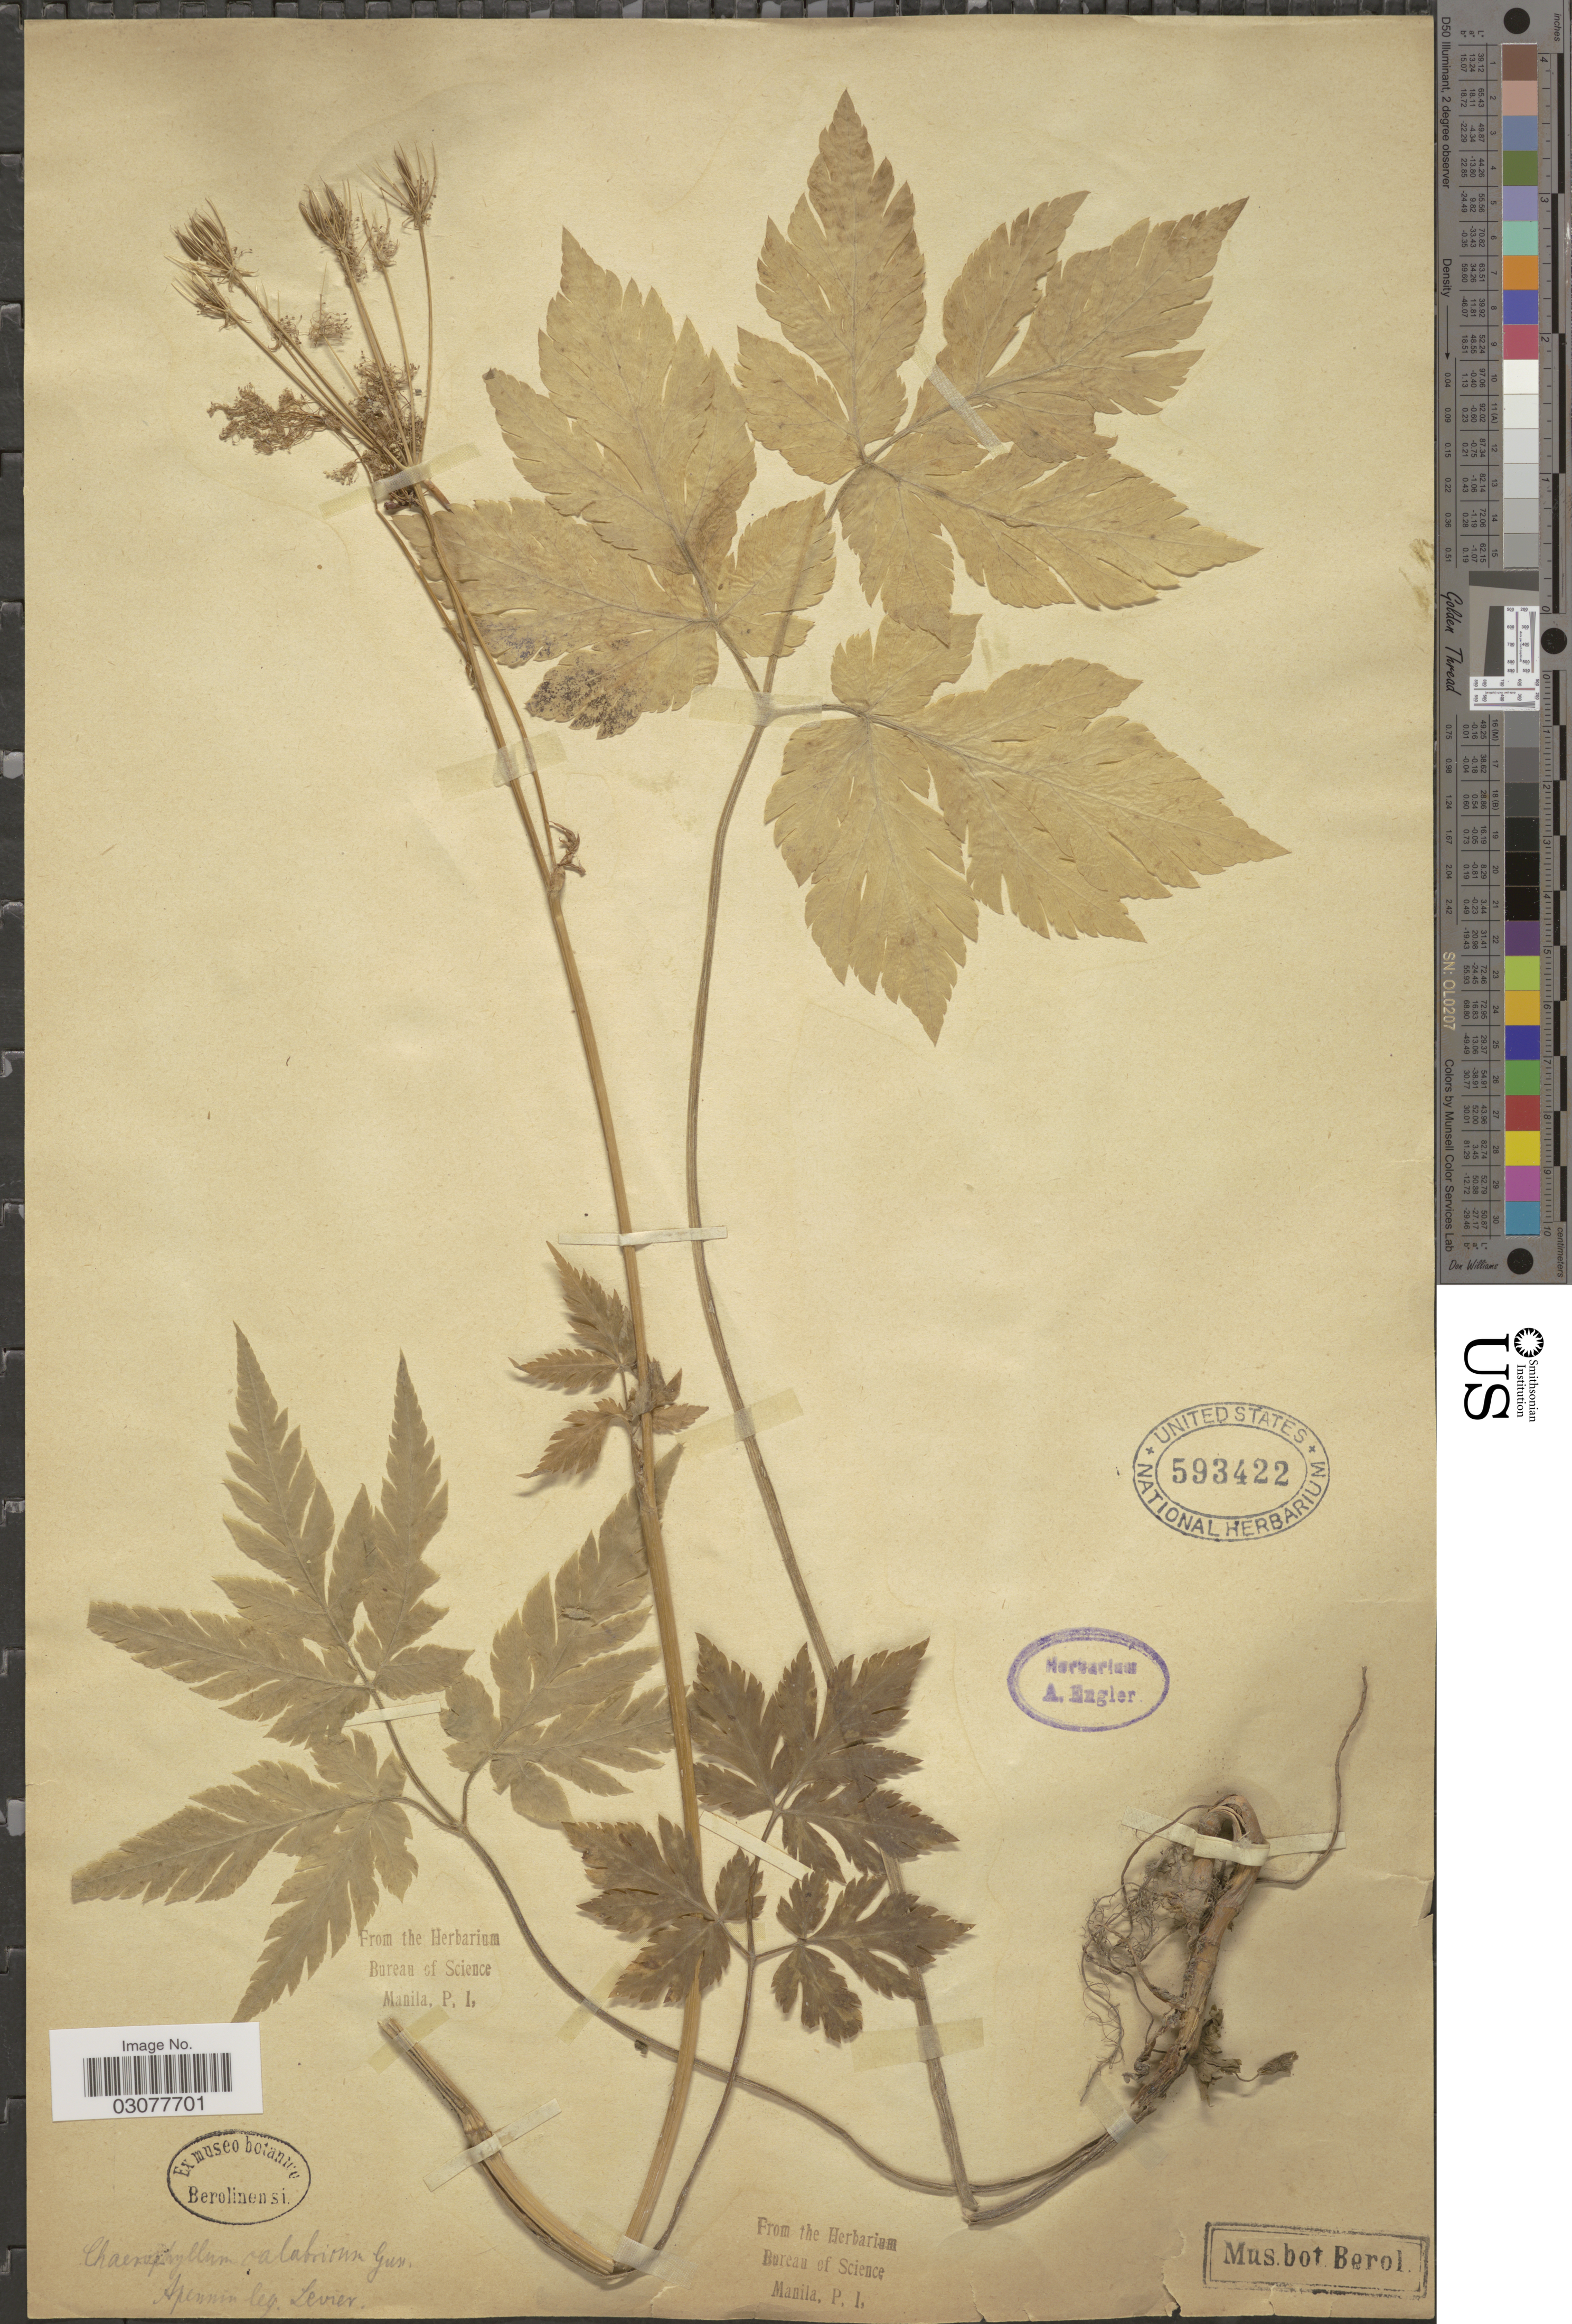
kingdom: Plantae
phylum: Tracheophyta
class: Magnoliopsida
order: Apiales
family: Apiaceae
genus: Chaerophyllum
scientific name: Chaerophyllum calabricum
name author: Gussone ex DC.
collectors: A. Engler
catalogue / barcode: US 593422